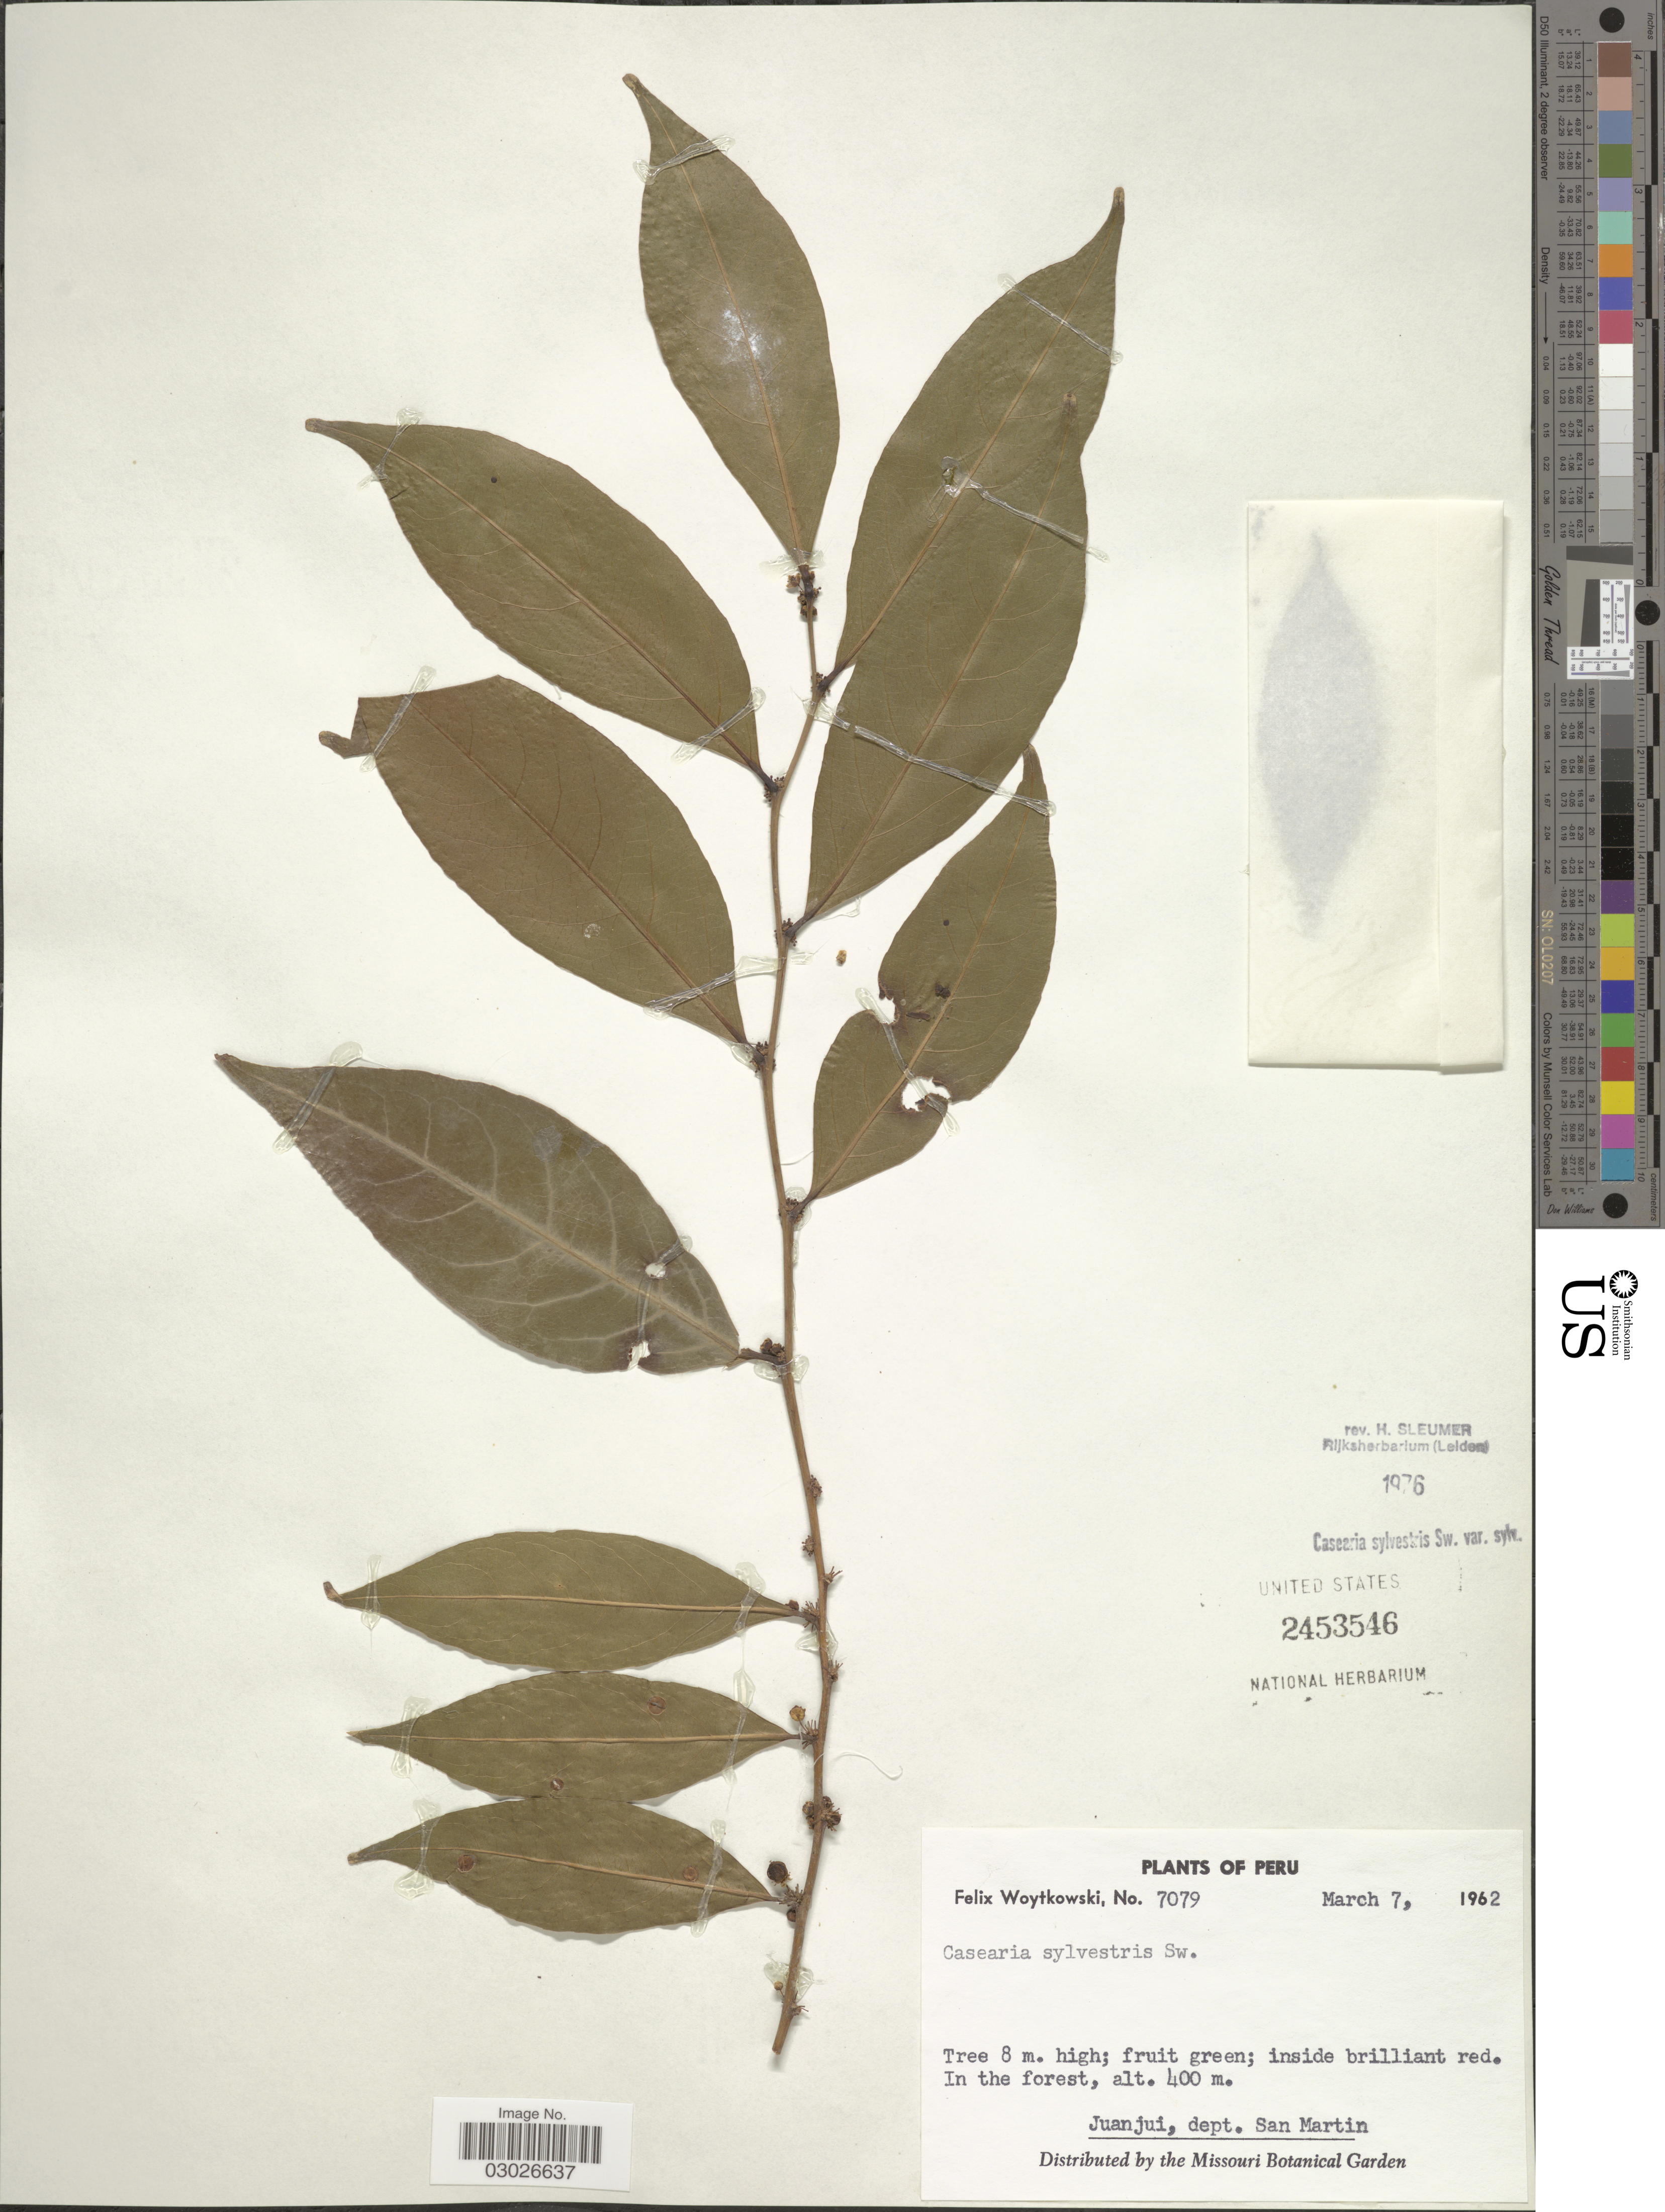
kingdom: Plantae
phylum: Tracheophyta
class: Magnoliopsida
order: Malpighiales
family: Salicaceae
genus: Casearia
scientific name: Casearia sylvestris var. sylvestris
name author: Sw.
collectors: F. Woytkowski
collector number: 7079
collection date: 1962-03-07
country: Peru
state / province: San Martín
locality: Juanjui, dept. San Martin.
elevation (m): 400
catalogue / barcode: US 2453546